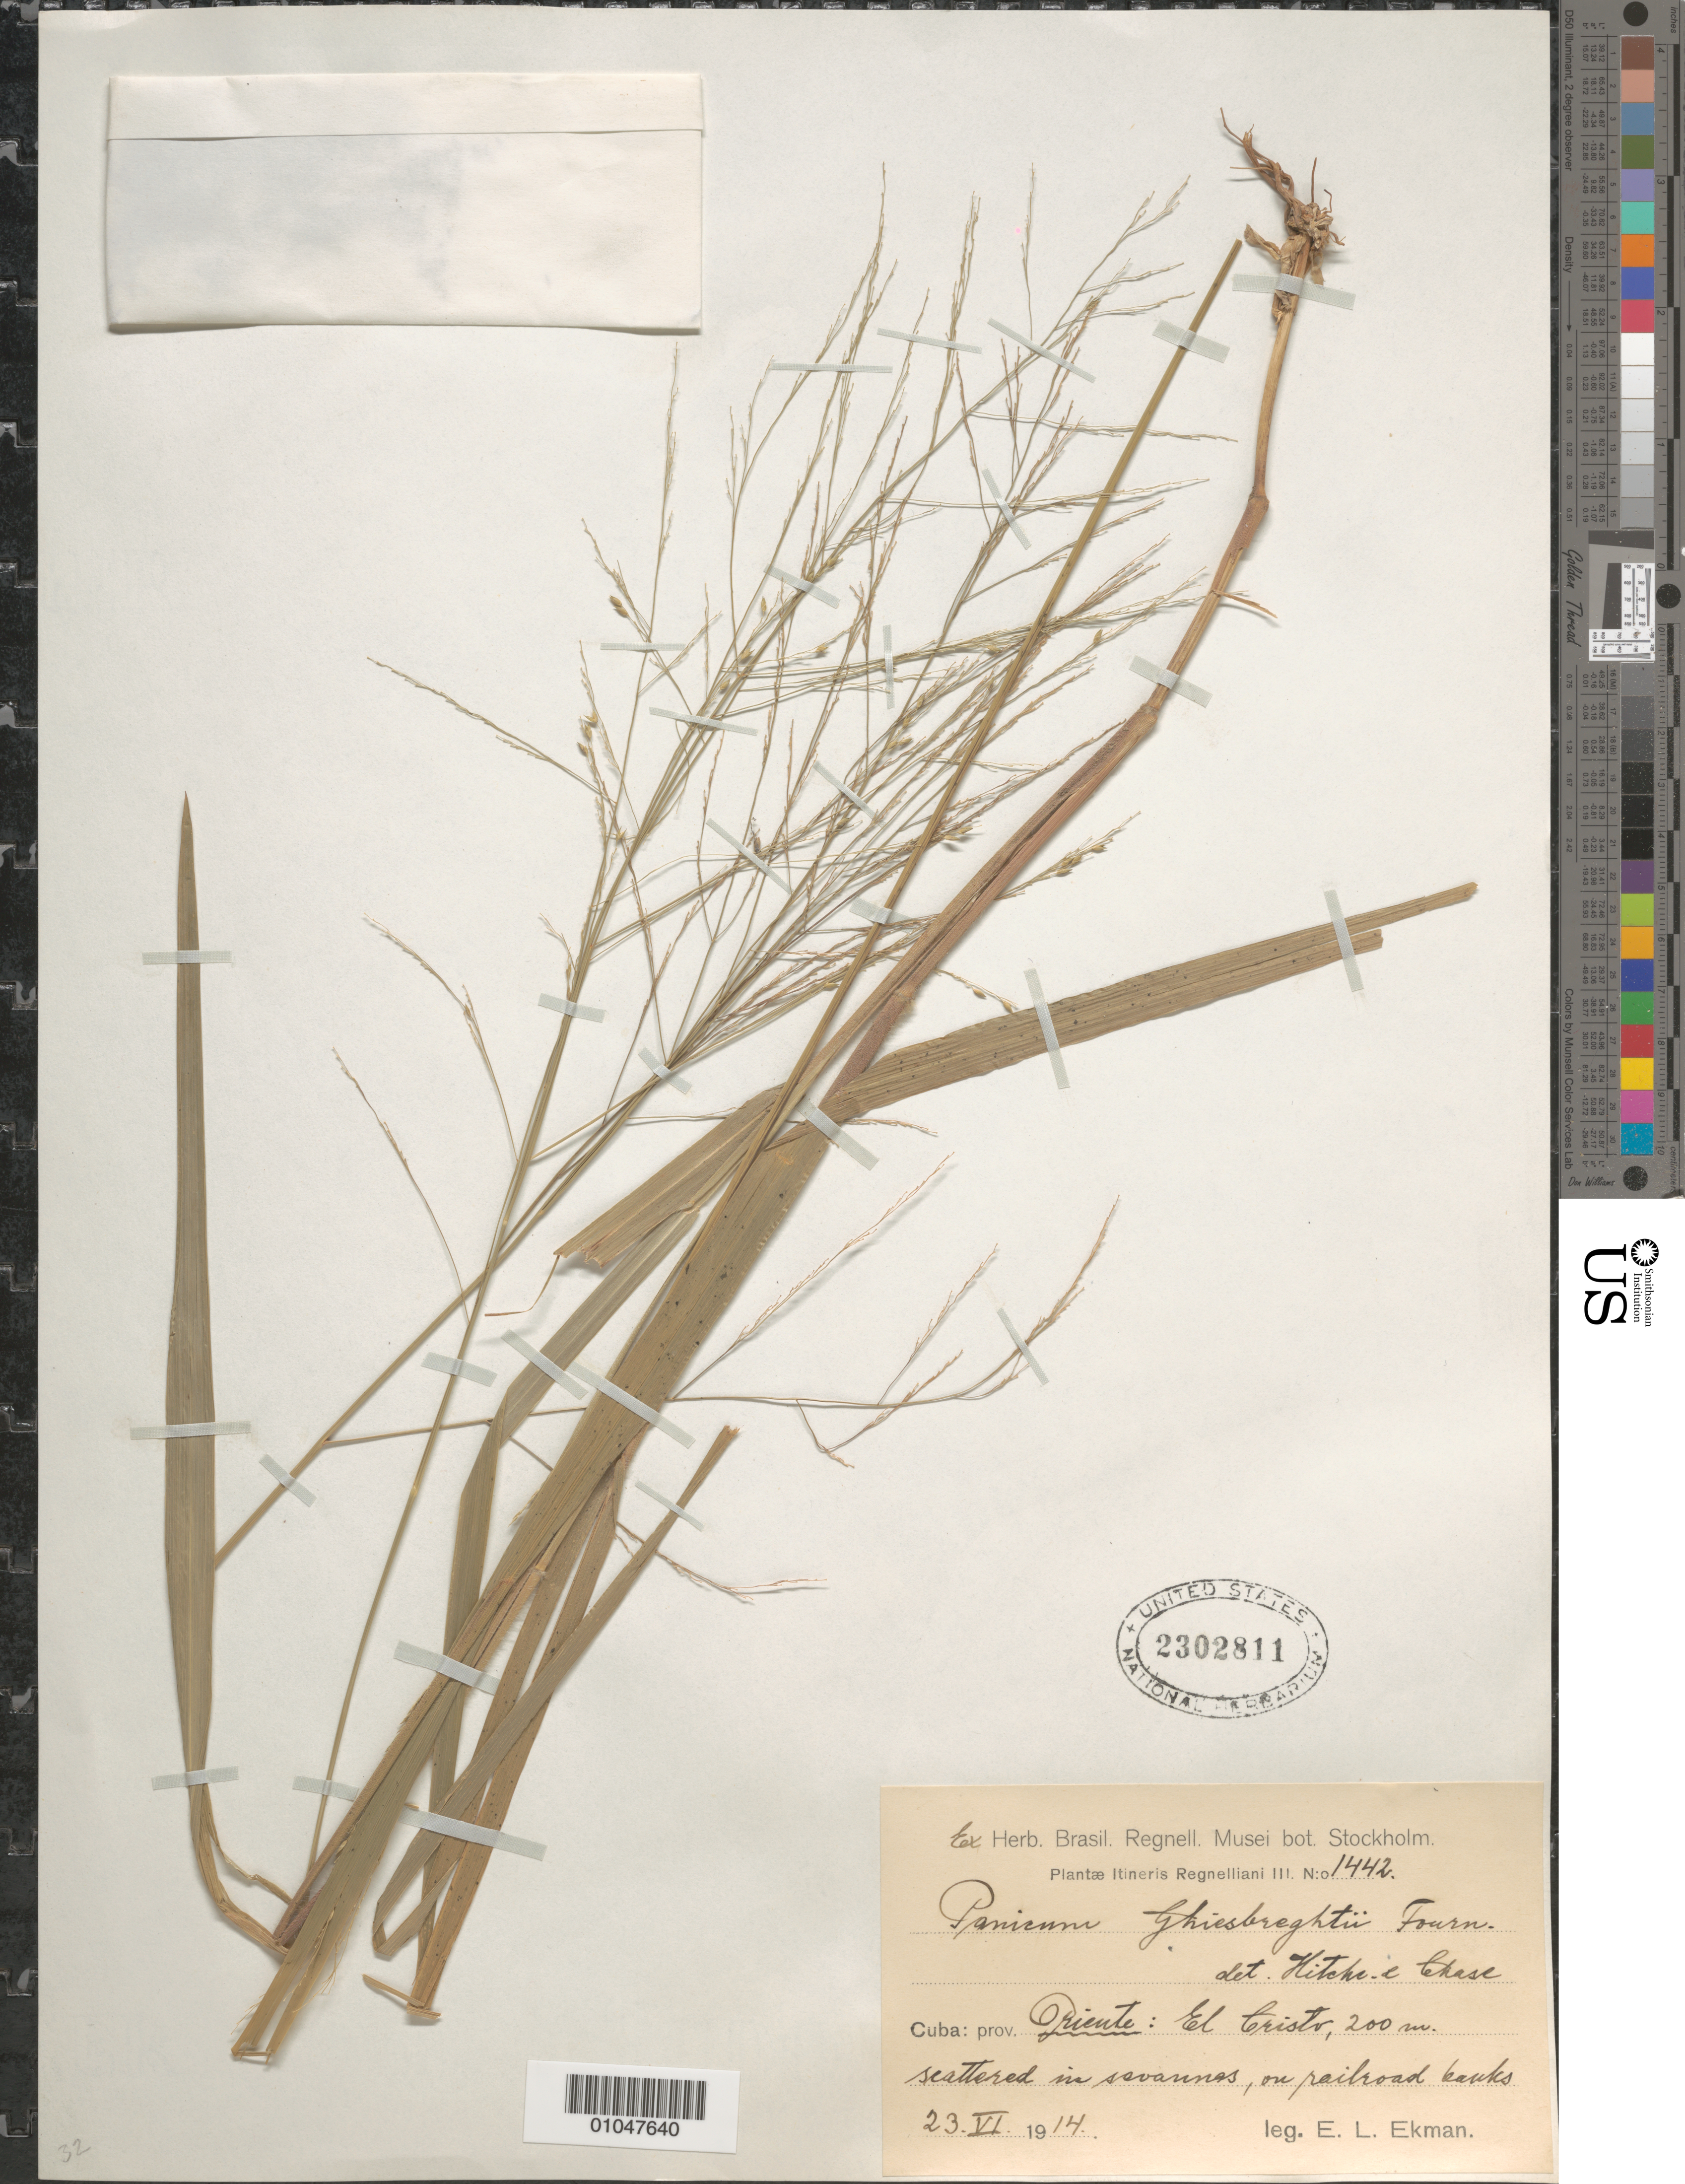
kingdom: Plantae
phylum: Tracheophyta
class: Liliopsida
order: Poales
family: Poaceae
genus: Panicum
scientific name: Panicum ghiesbreghtii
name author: E. Fourn.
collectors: E. L. Ekman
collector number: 1442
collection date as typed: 23 Jun 1914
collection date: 1914-06-23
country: Cuba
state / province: Oriente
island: Cuba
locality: El Cristo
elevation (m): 200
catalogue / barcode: US 2302811